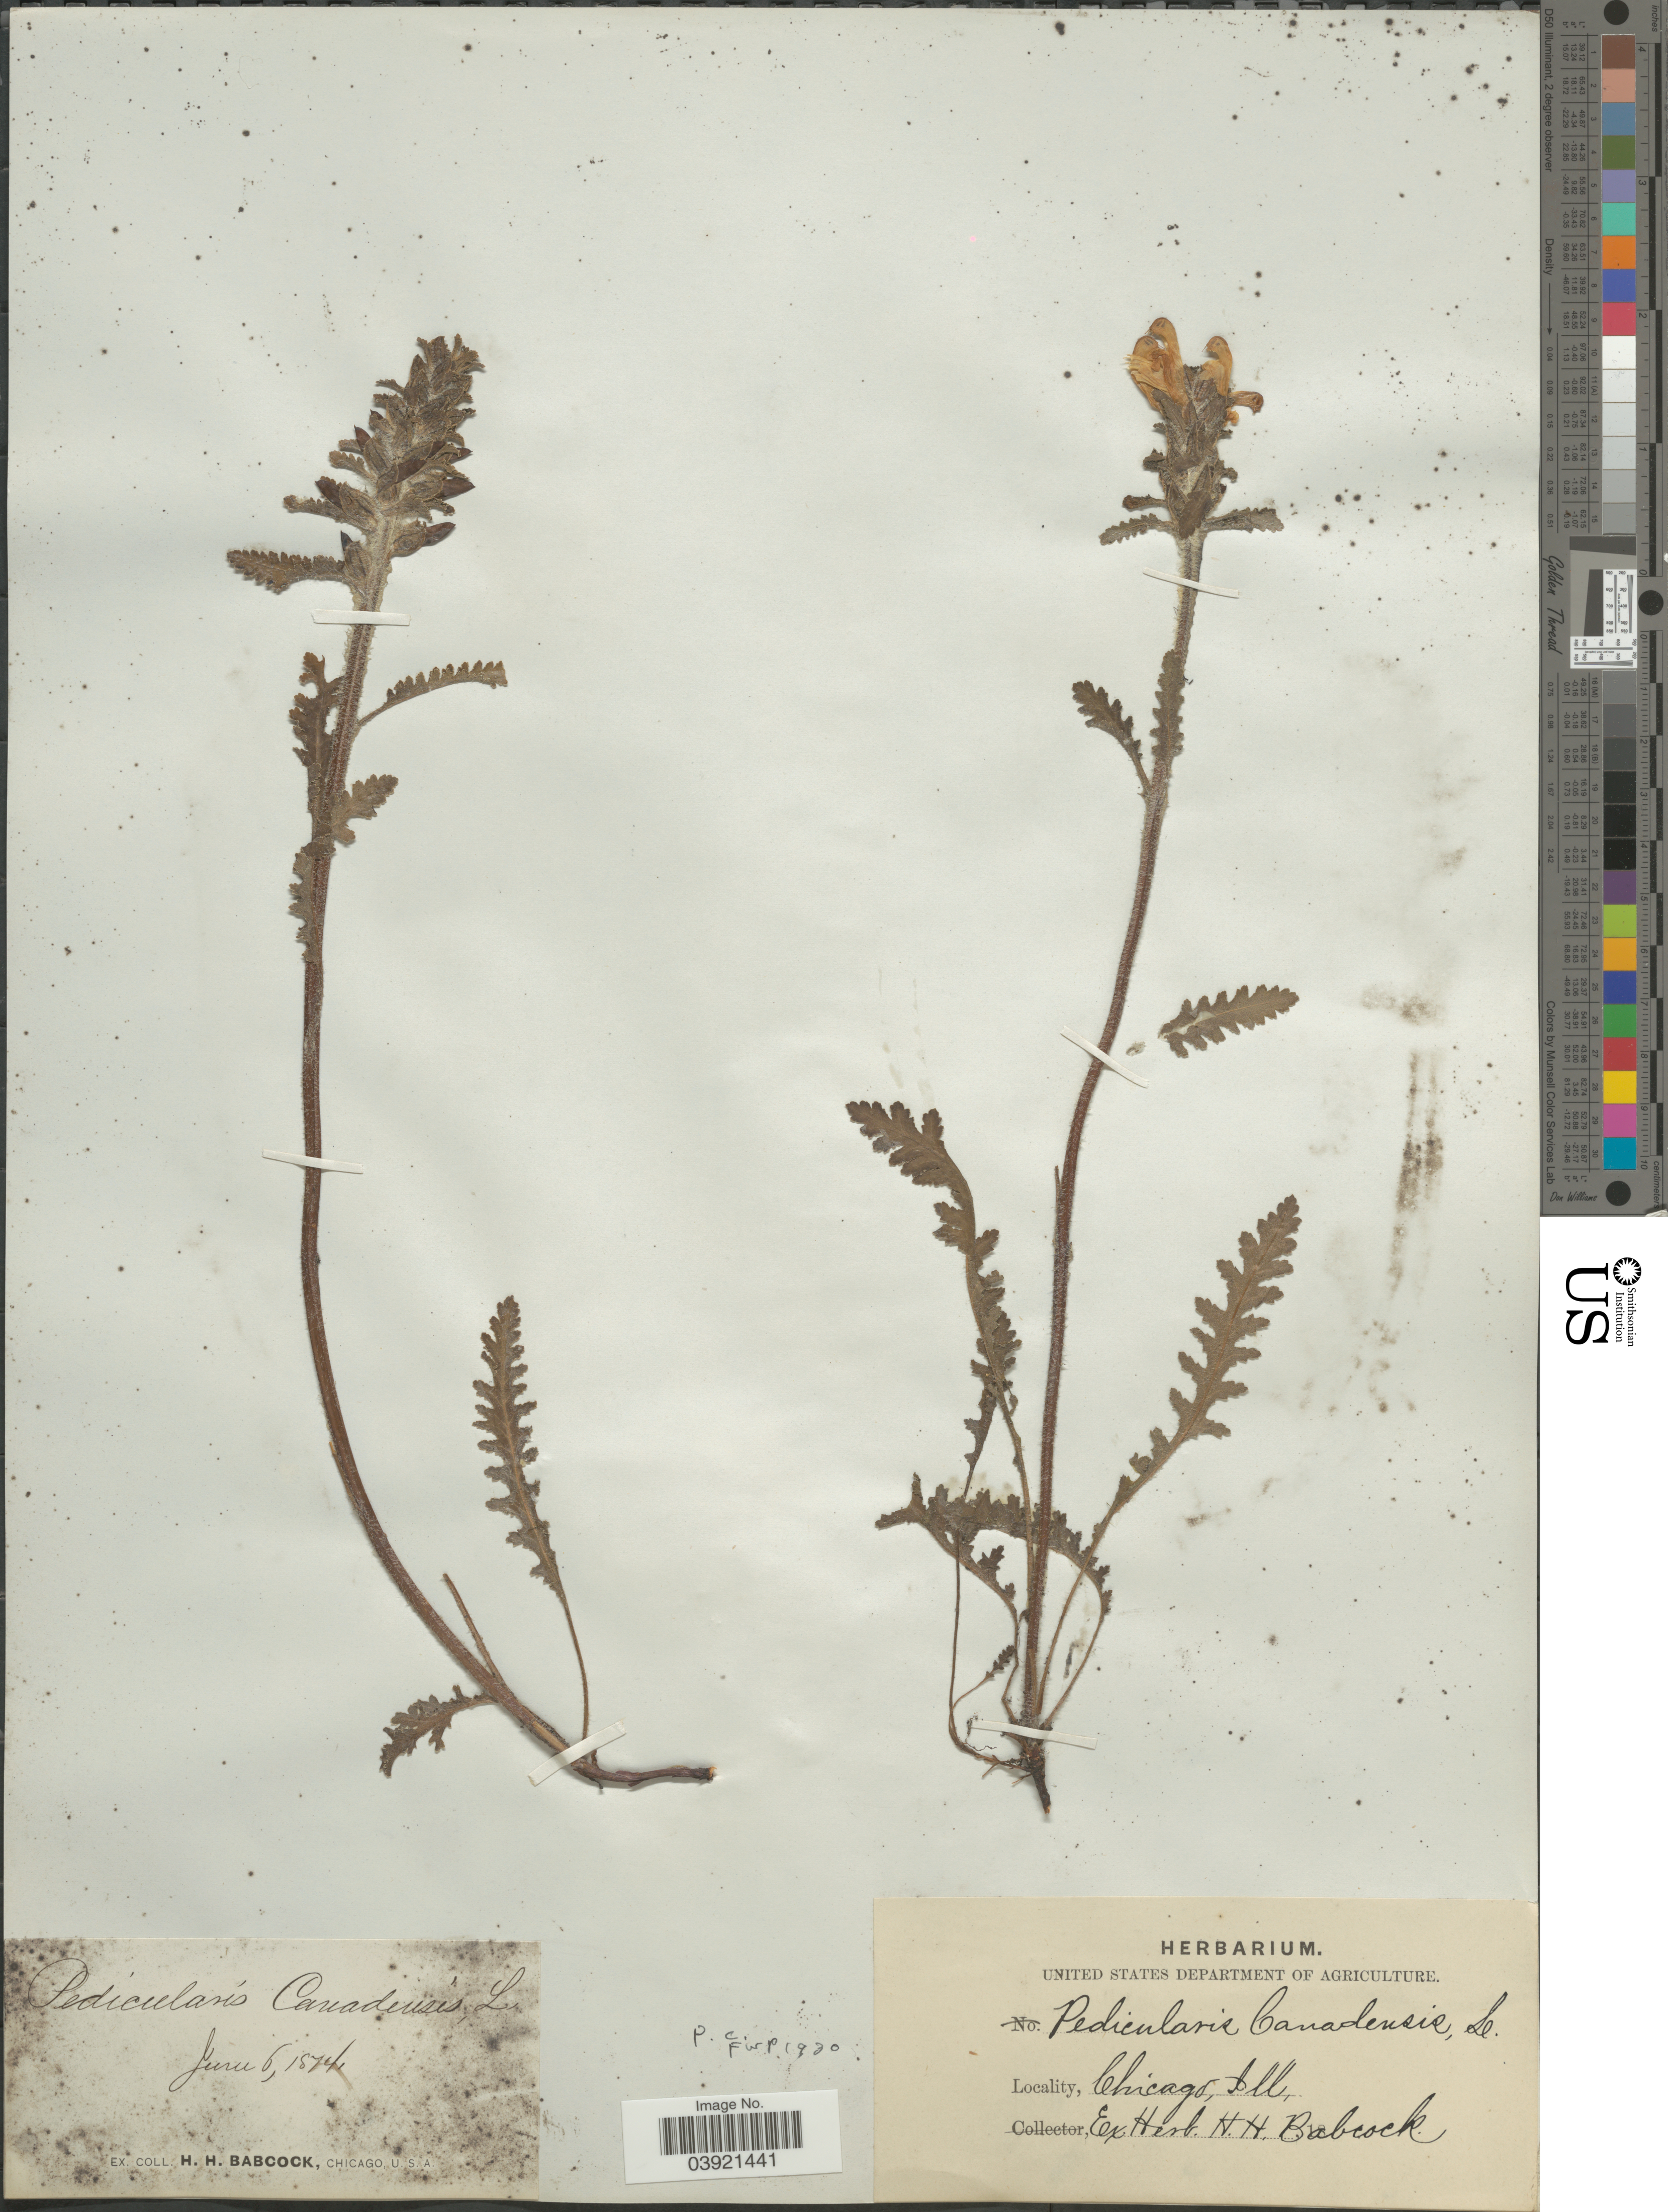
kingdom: Plantae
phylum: Tracheophyta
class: Magnoliopsida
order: Lamiales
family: Orobanchaceae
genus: Pedicularis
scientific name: Pedicularis canadensis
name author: L.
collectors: H. Babcock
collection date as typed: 18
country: United States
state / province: Illinois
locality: Chicago.